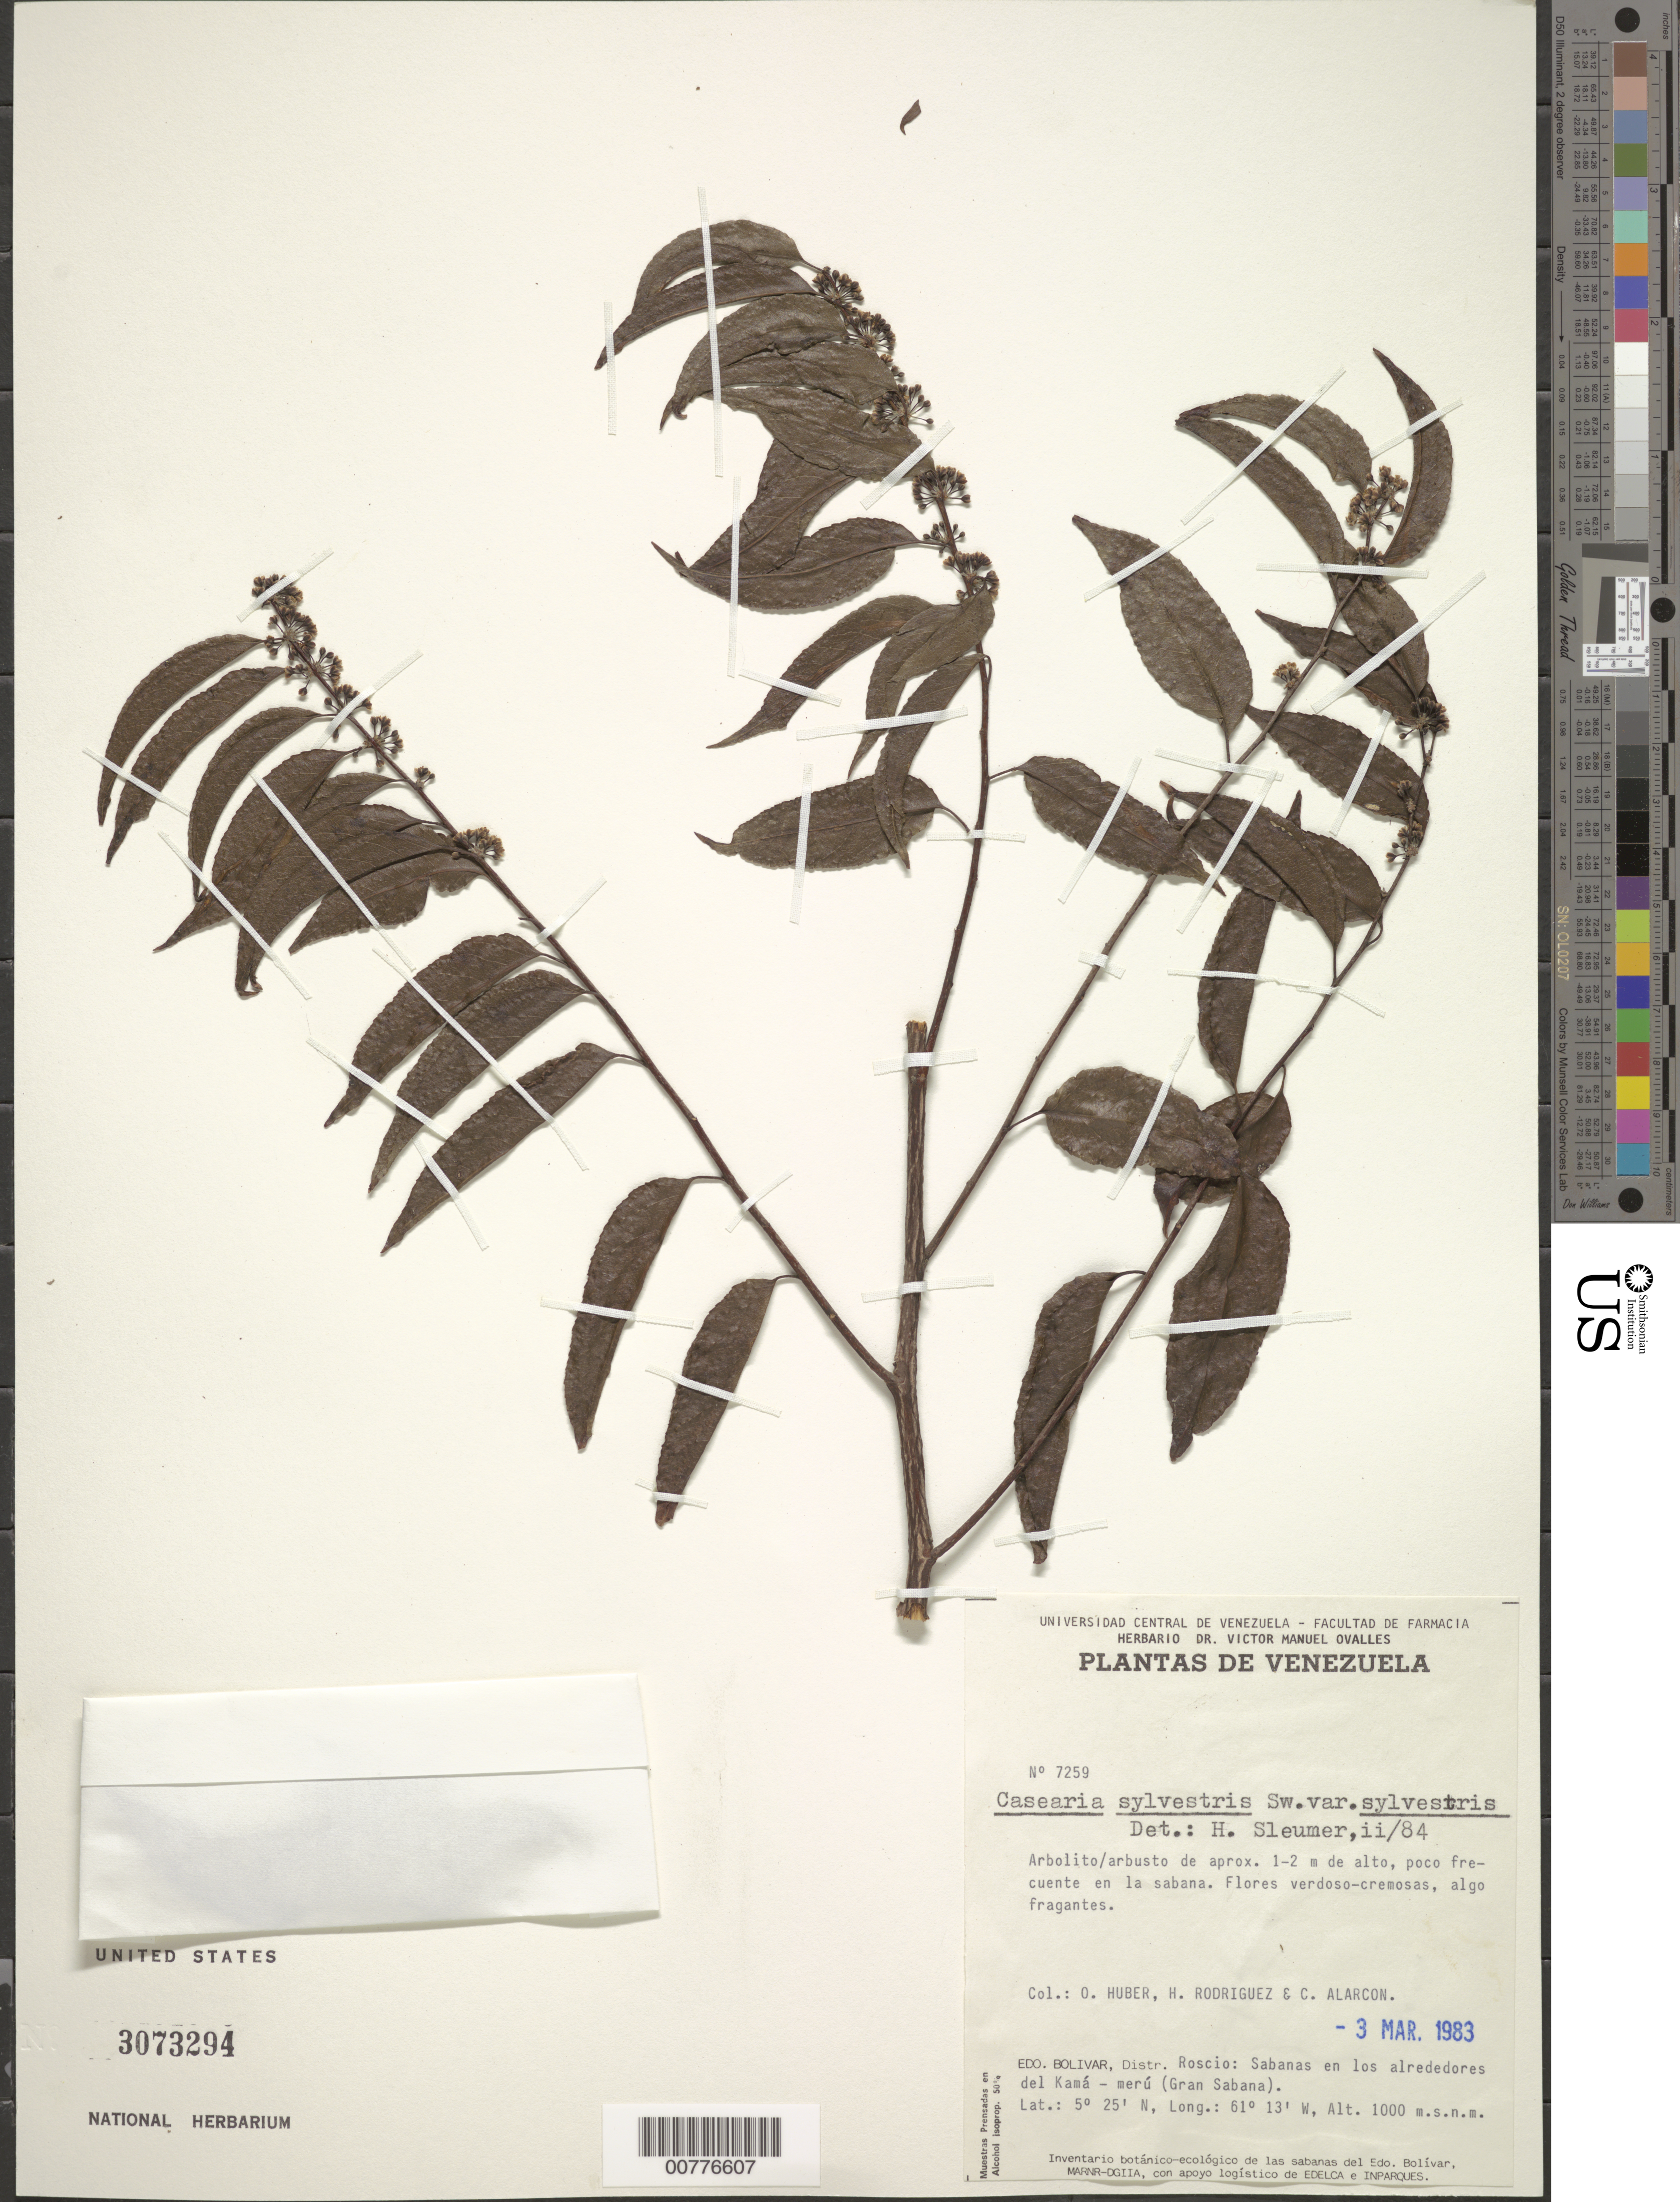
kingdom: Plantae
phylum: Tracheophyta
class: Magnoliopsida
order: Malpighiales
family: Salicaceae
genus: Casearia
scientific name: Casearia sylvestris var. sylvestris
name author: Sw.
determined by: Sleumer, H. O.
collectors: O. Huber, H. Rodriguez & C. Alarcon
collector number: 7259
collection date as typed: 3-Mar-83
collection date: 1983-03-03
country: Venezuela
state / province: Bolívar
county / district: Roscio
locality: Kamá-merú (Gran Sabana)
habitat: Savanna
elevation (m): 1000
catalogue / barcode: US 3073294